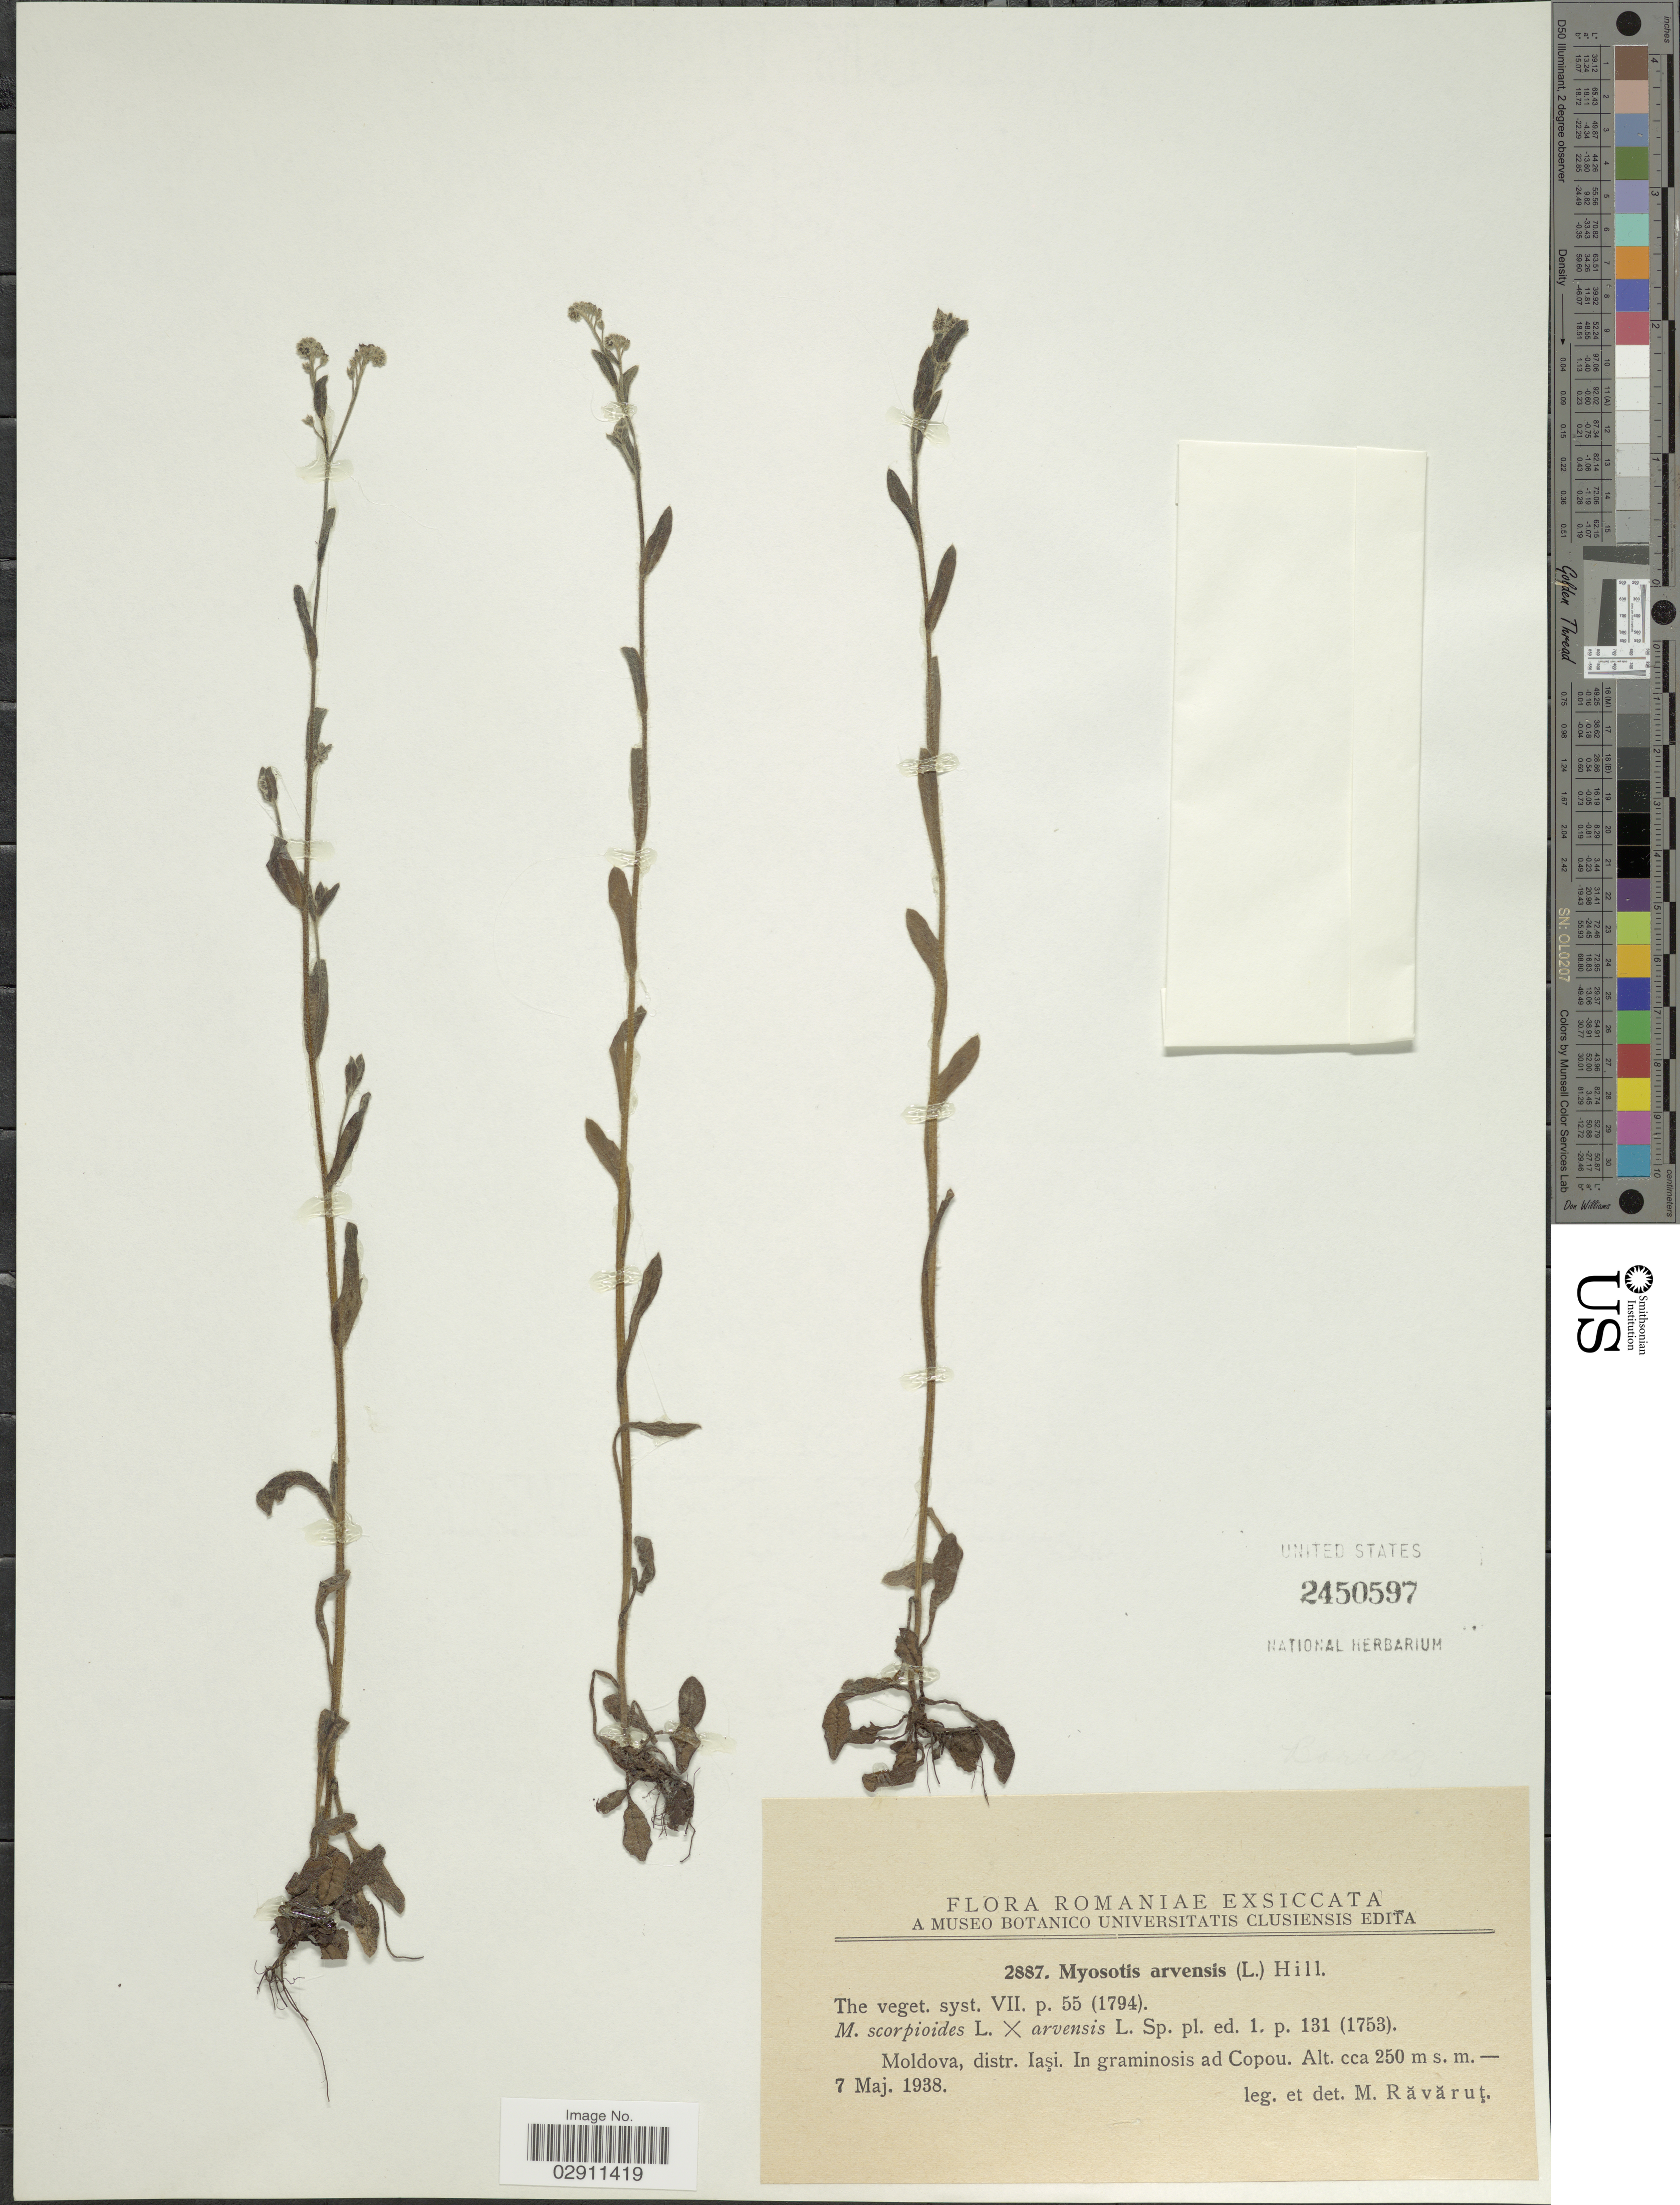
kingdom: Plantae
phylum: Tracheophyta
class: Magnoliopsida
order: Boraginales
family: Boraginaceae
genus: Myosotis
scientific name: Myosotis arvensis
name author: (L.) Hill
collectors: M. Ravarut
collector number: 2887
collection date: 1938-05-07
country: Romania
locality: Moldova, distr. lasi. In graminosis ad Copou.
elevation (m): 250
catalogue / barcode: US 2450597